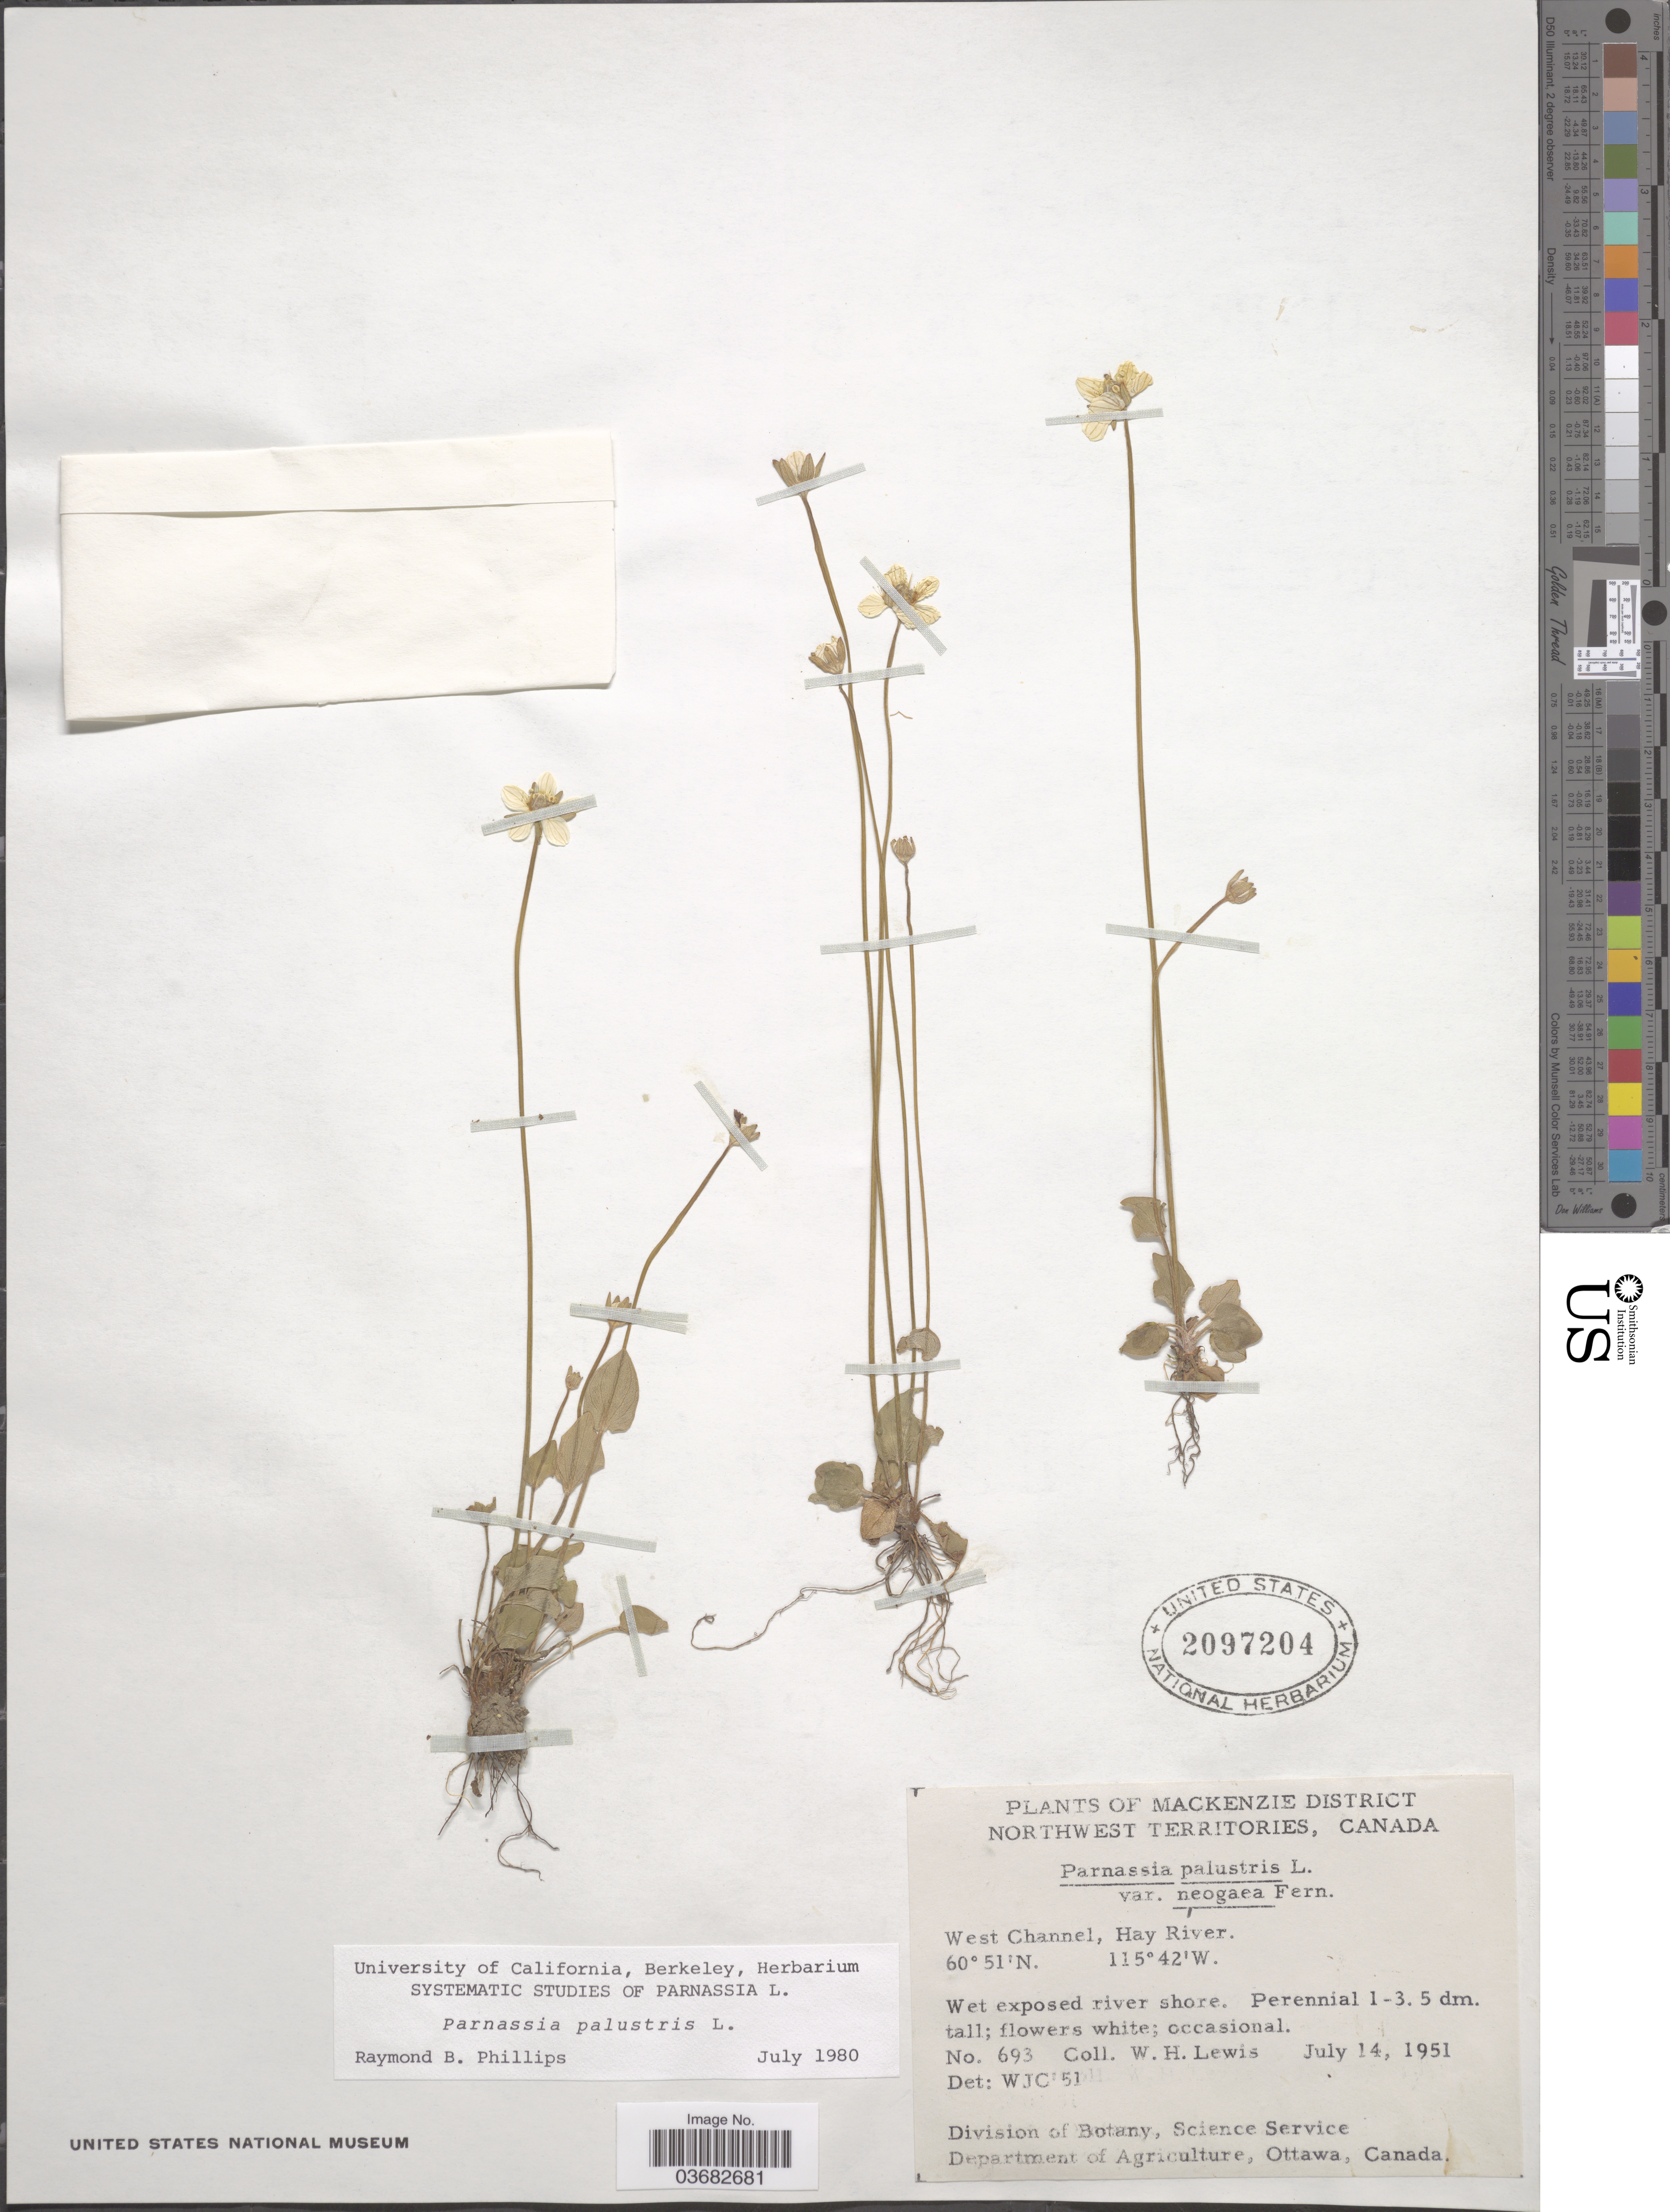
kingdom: Plantae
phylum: Tracheophyta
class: Magnoliopsida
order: Celastrales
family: Parnassiaceae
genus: Parnassia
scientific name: Parnassia palustris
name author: L.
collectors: W. H. Lewis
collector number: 693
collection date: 1951-07-14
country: Canada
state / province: Northwest Territories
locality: Mackenzie District. West Channel, Hay River.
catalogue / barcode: US 2097204